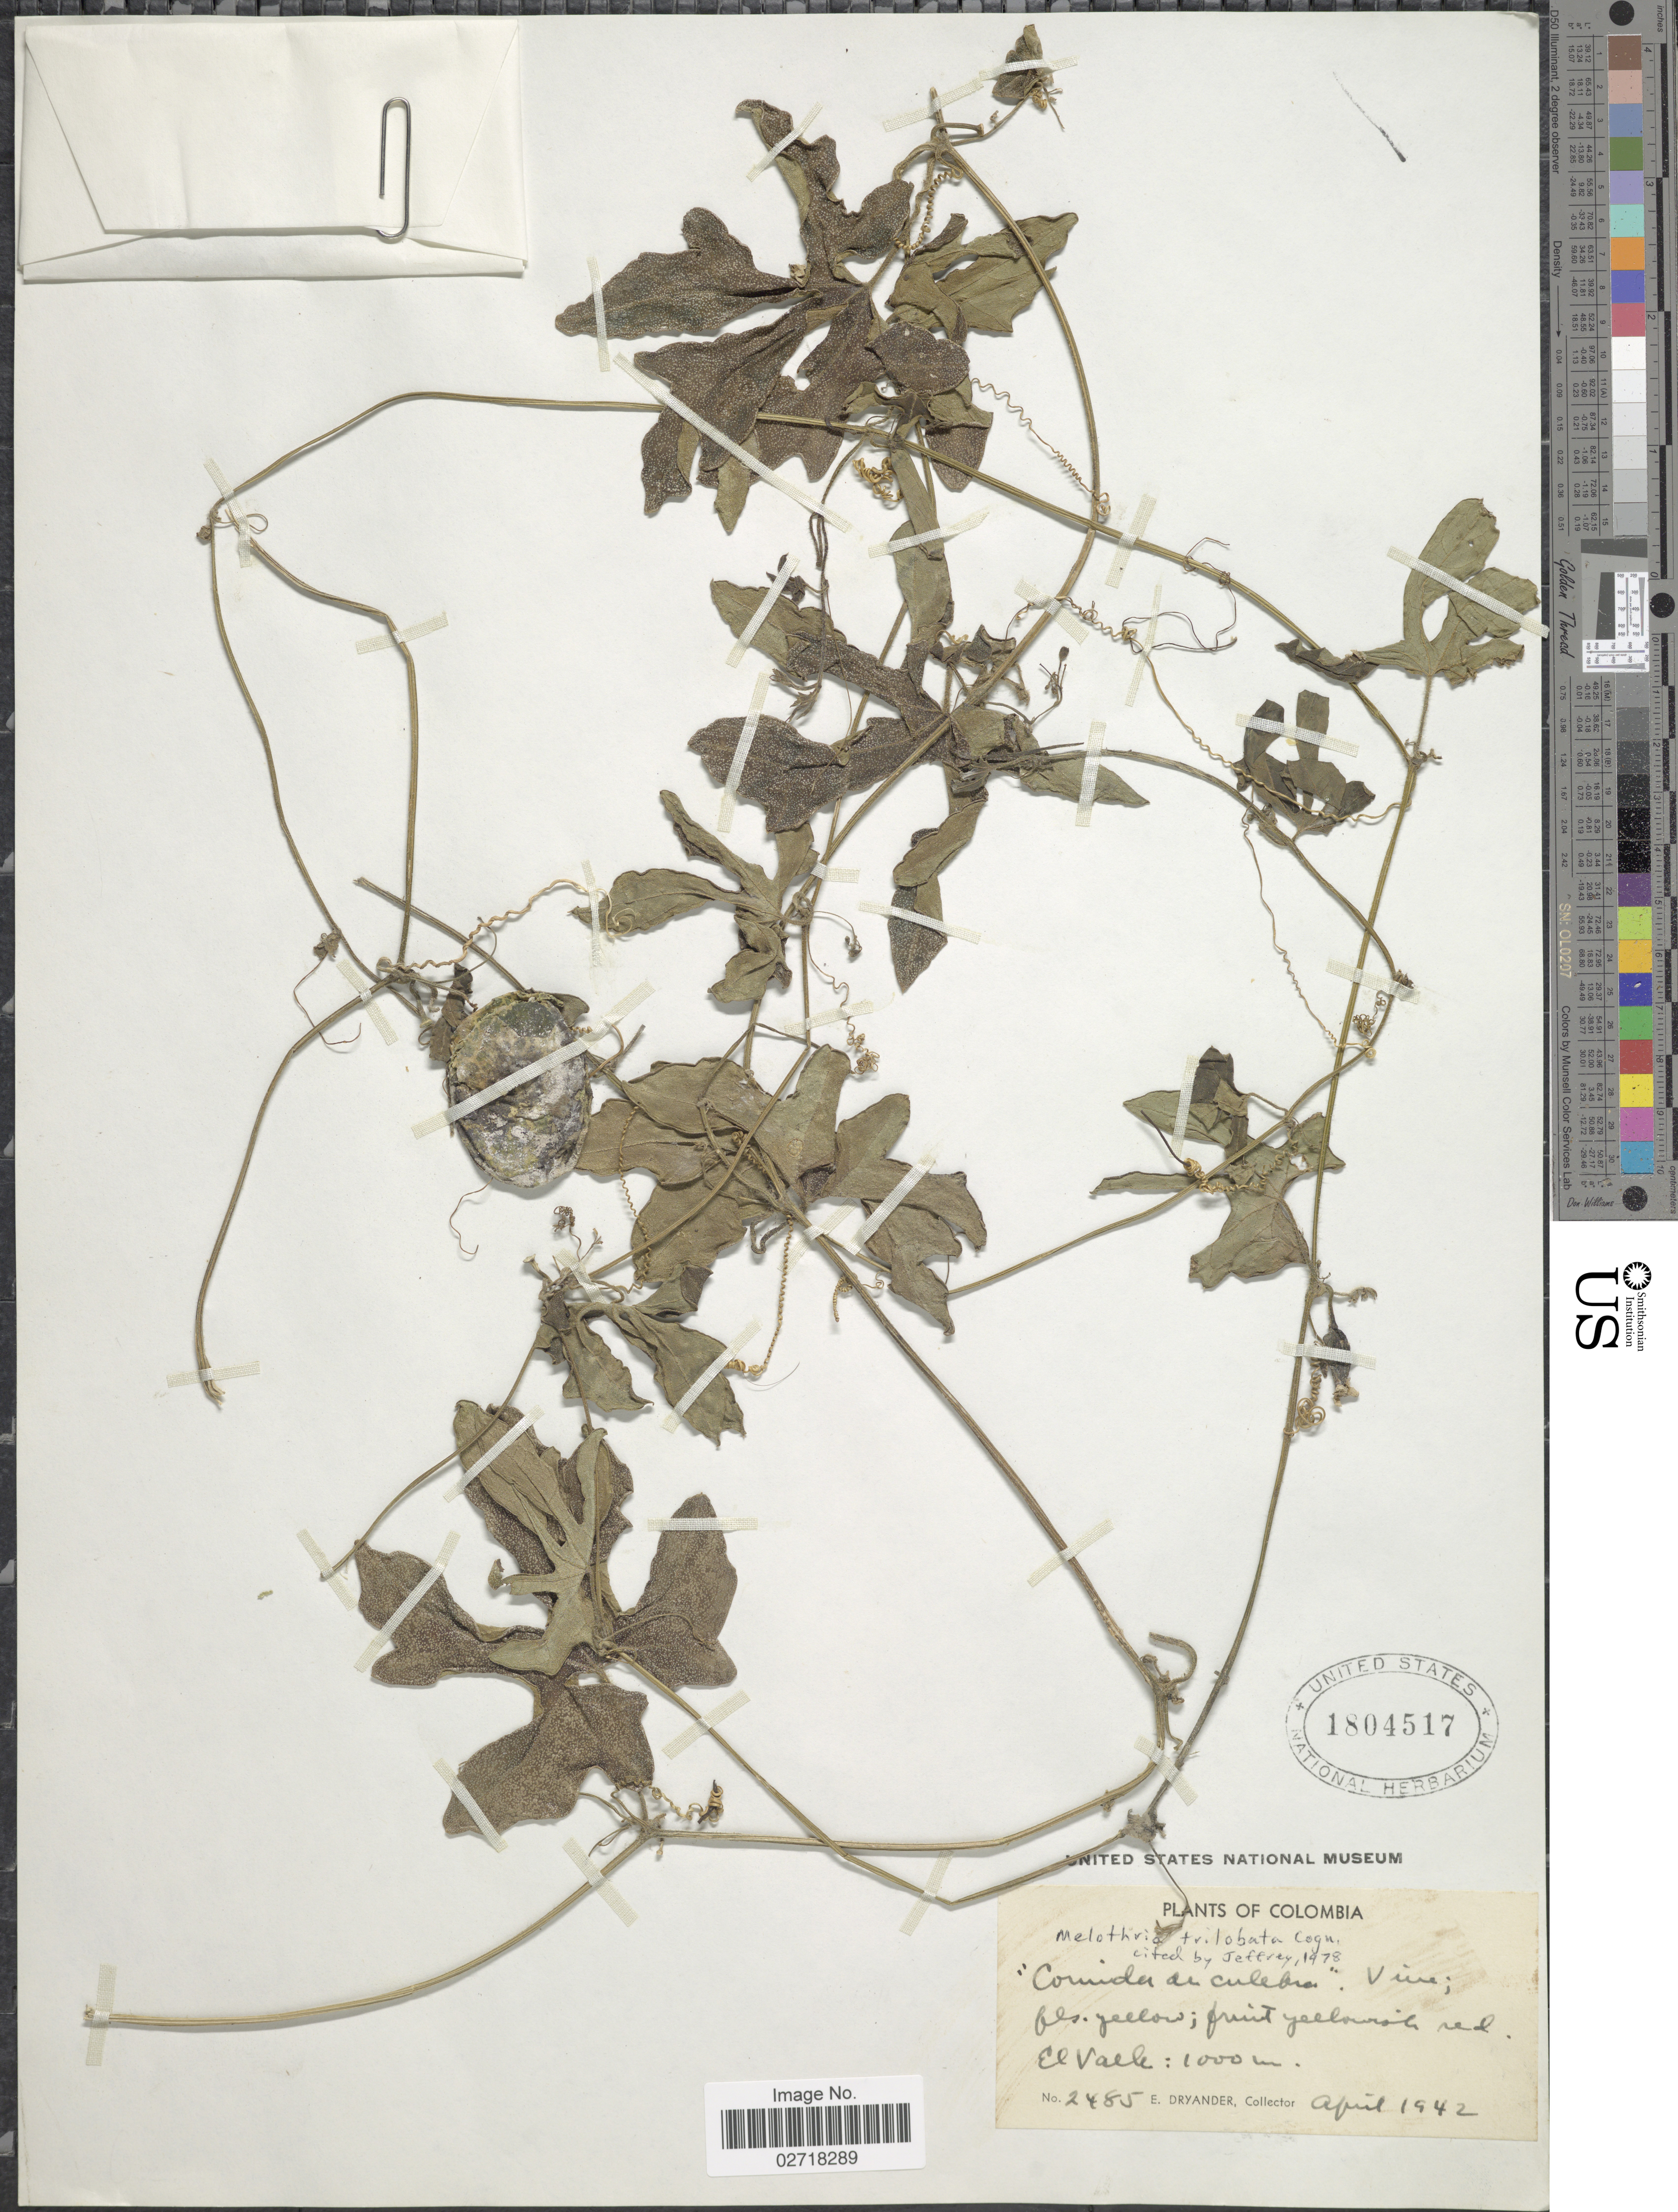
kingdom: Plantae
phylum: Tracheophyta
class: Magnoliopsida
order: Cucurbitales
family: Cucurbitaceae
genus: Melothria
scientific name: Melothria trilobata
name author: Cogn.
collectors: E. Dryander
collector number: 2485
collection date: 1942-04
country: Colombia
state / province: Valle del Cauca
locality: El Valle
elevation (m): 1000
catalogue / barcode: US 1804517